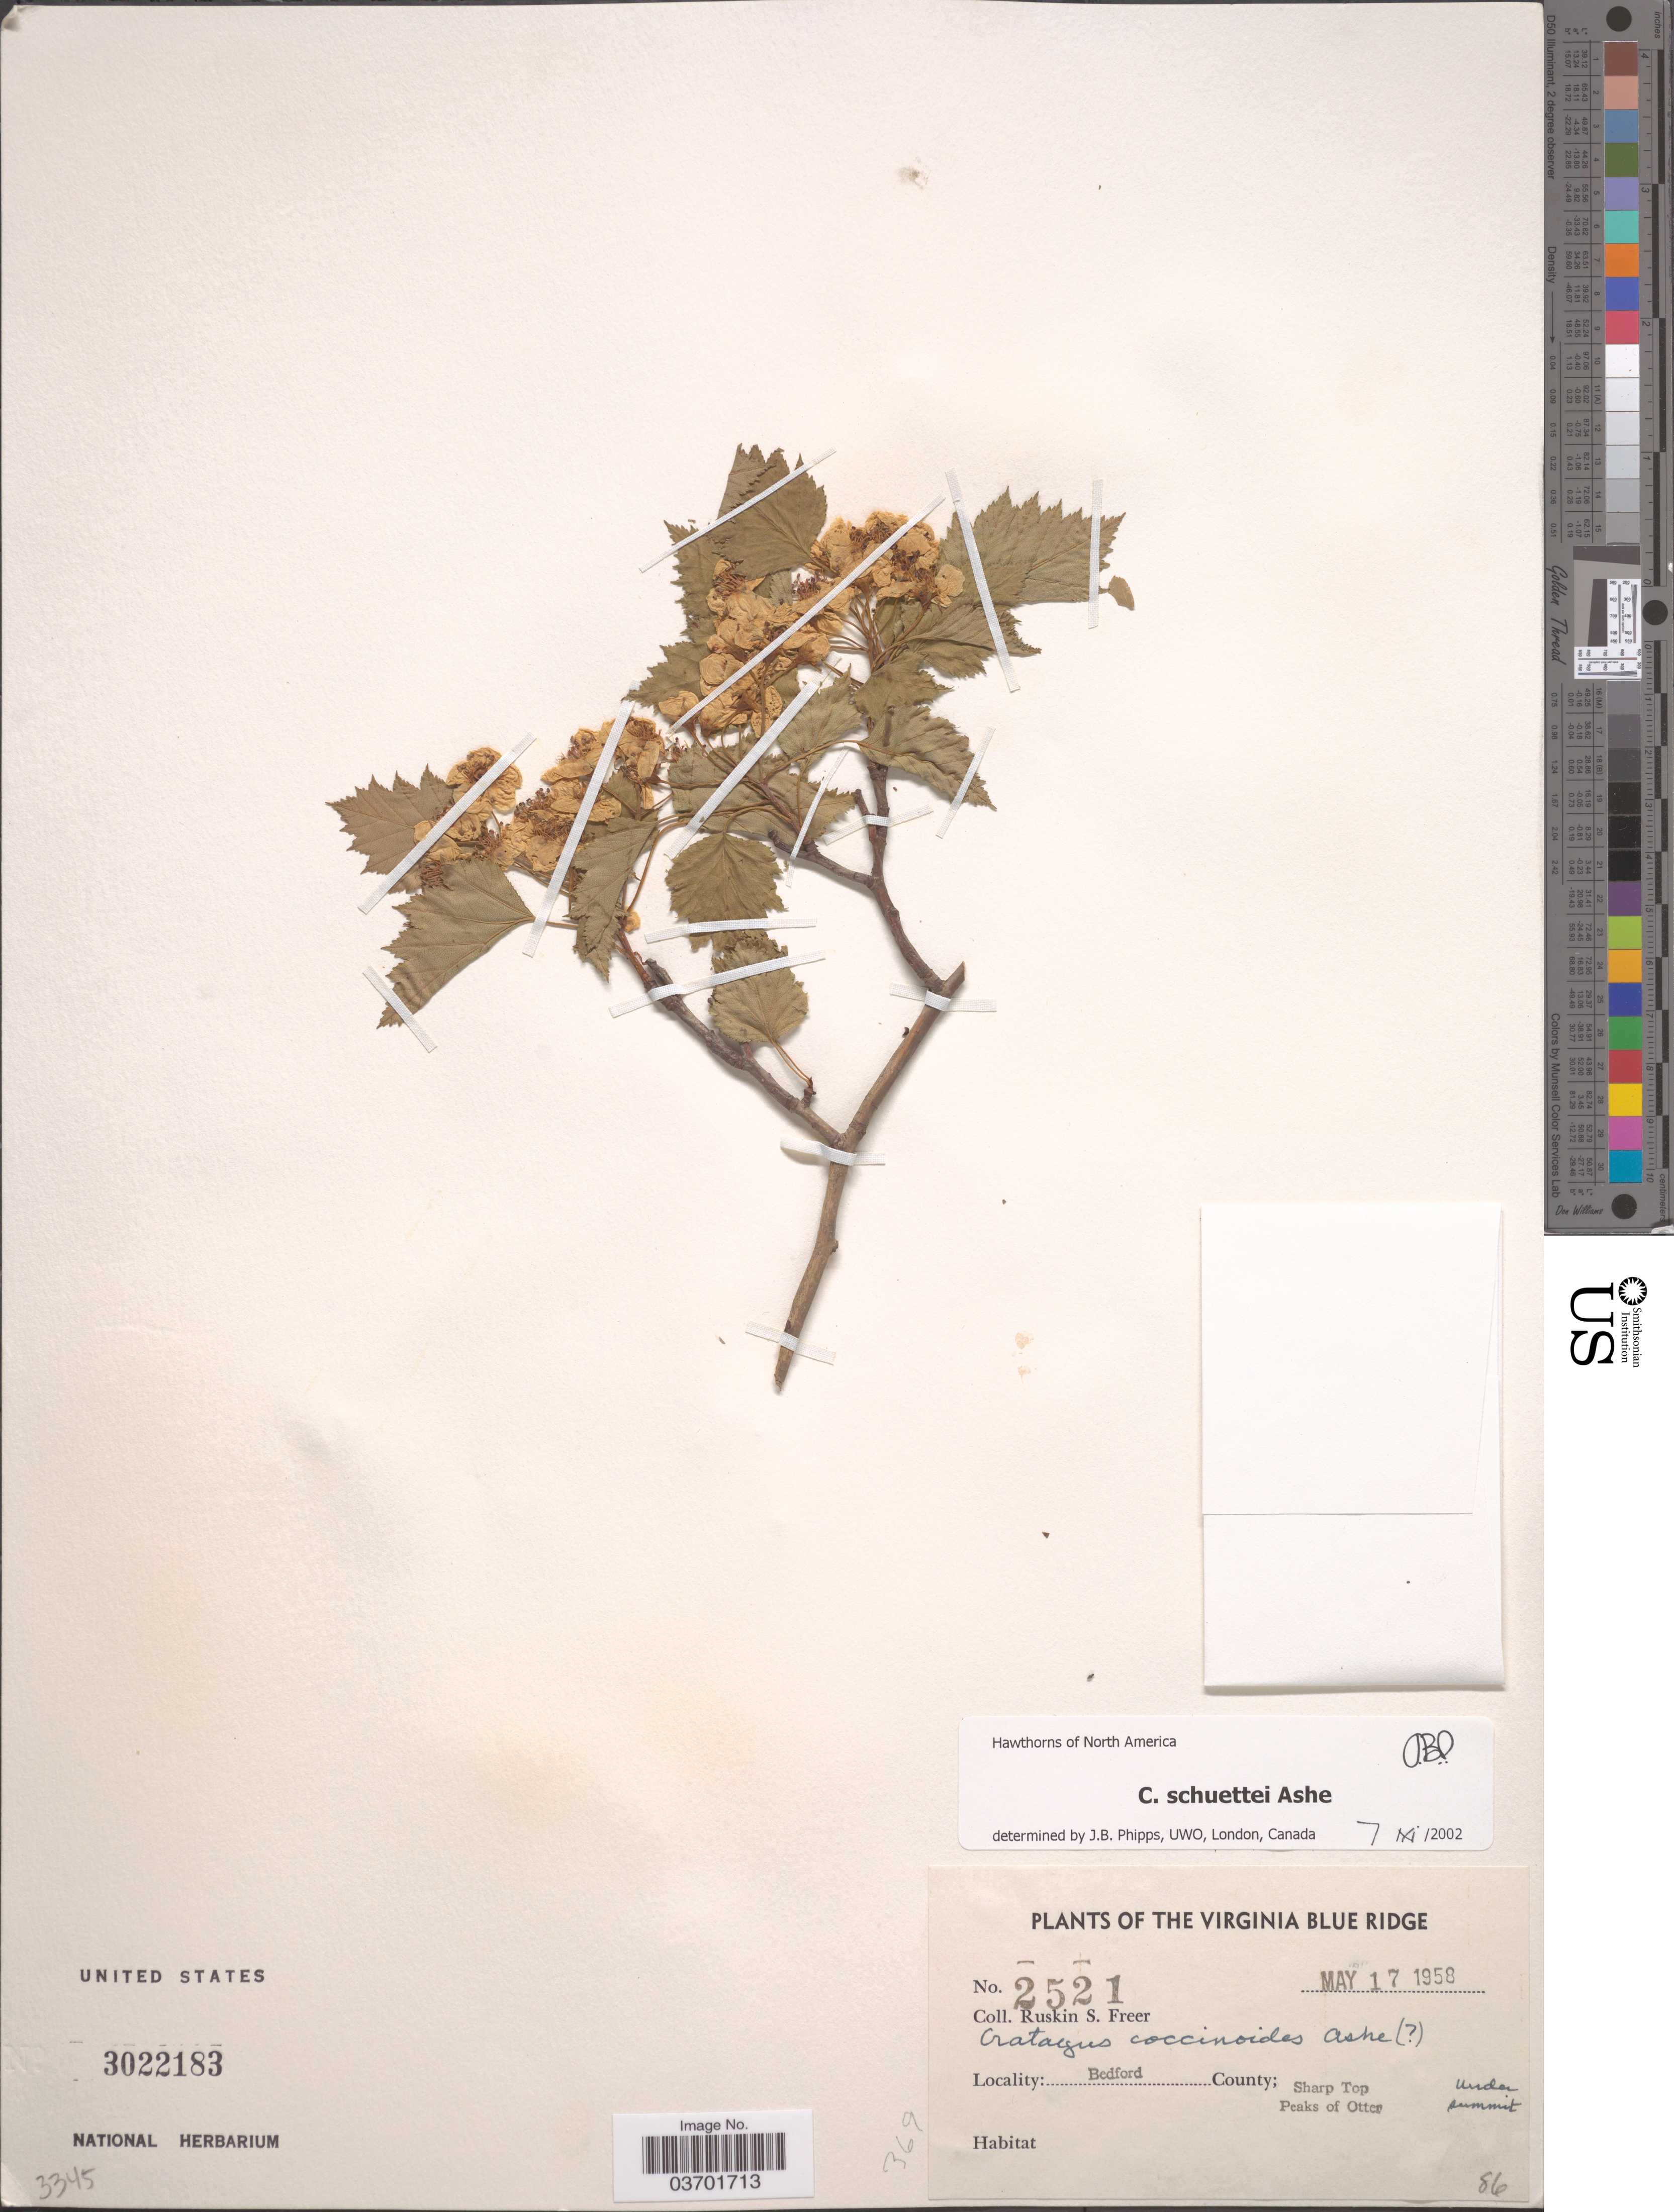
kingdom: Plantae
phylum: Tracheophyta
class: Magnoliopsida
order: Rosales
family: Rosaceae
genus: Crataegus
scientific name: Crataegus schuettei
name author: Ashe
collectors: R. Freer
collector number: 2521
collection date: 1958-05-17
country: United States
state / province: Virginia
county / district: Bedford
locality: The Virginia Blue Ridge. Bedford County; Sharp Top. Peaks of Otter. Under summit.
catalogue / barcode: US 3022183